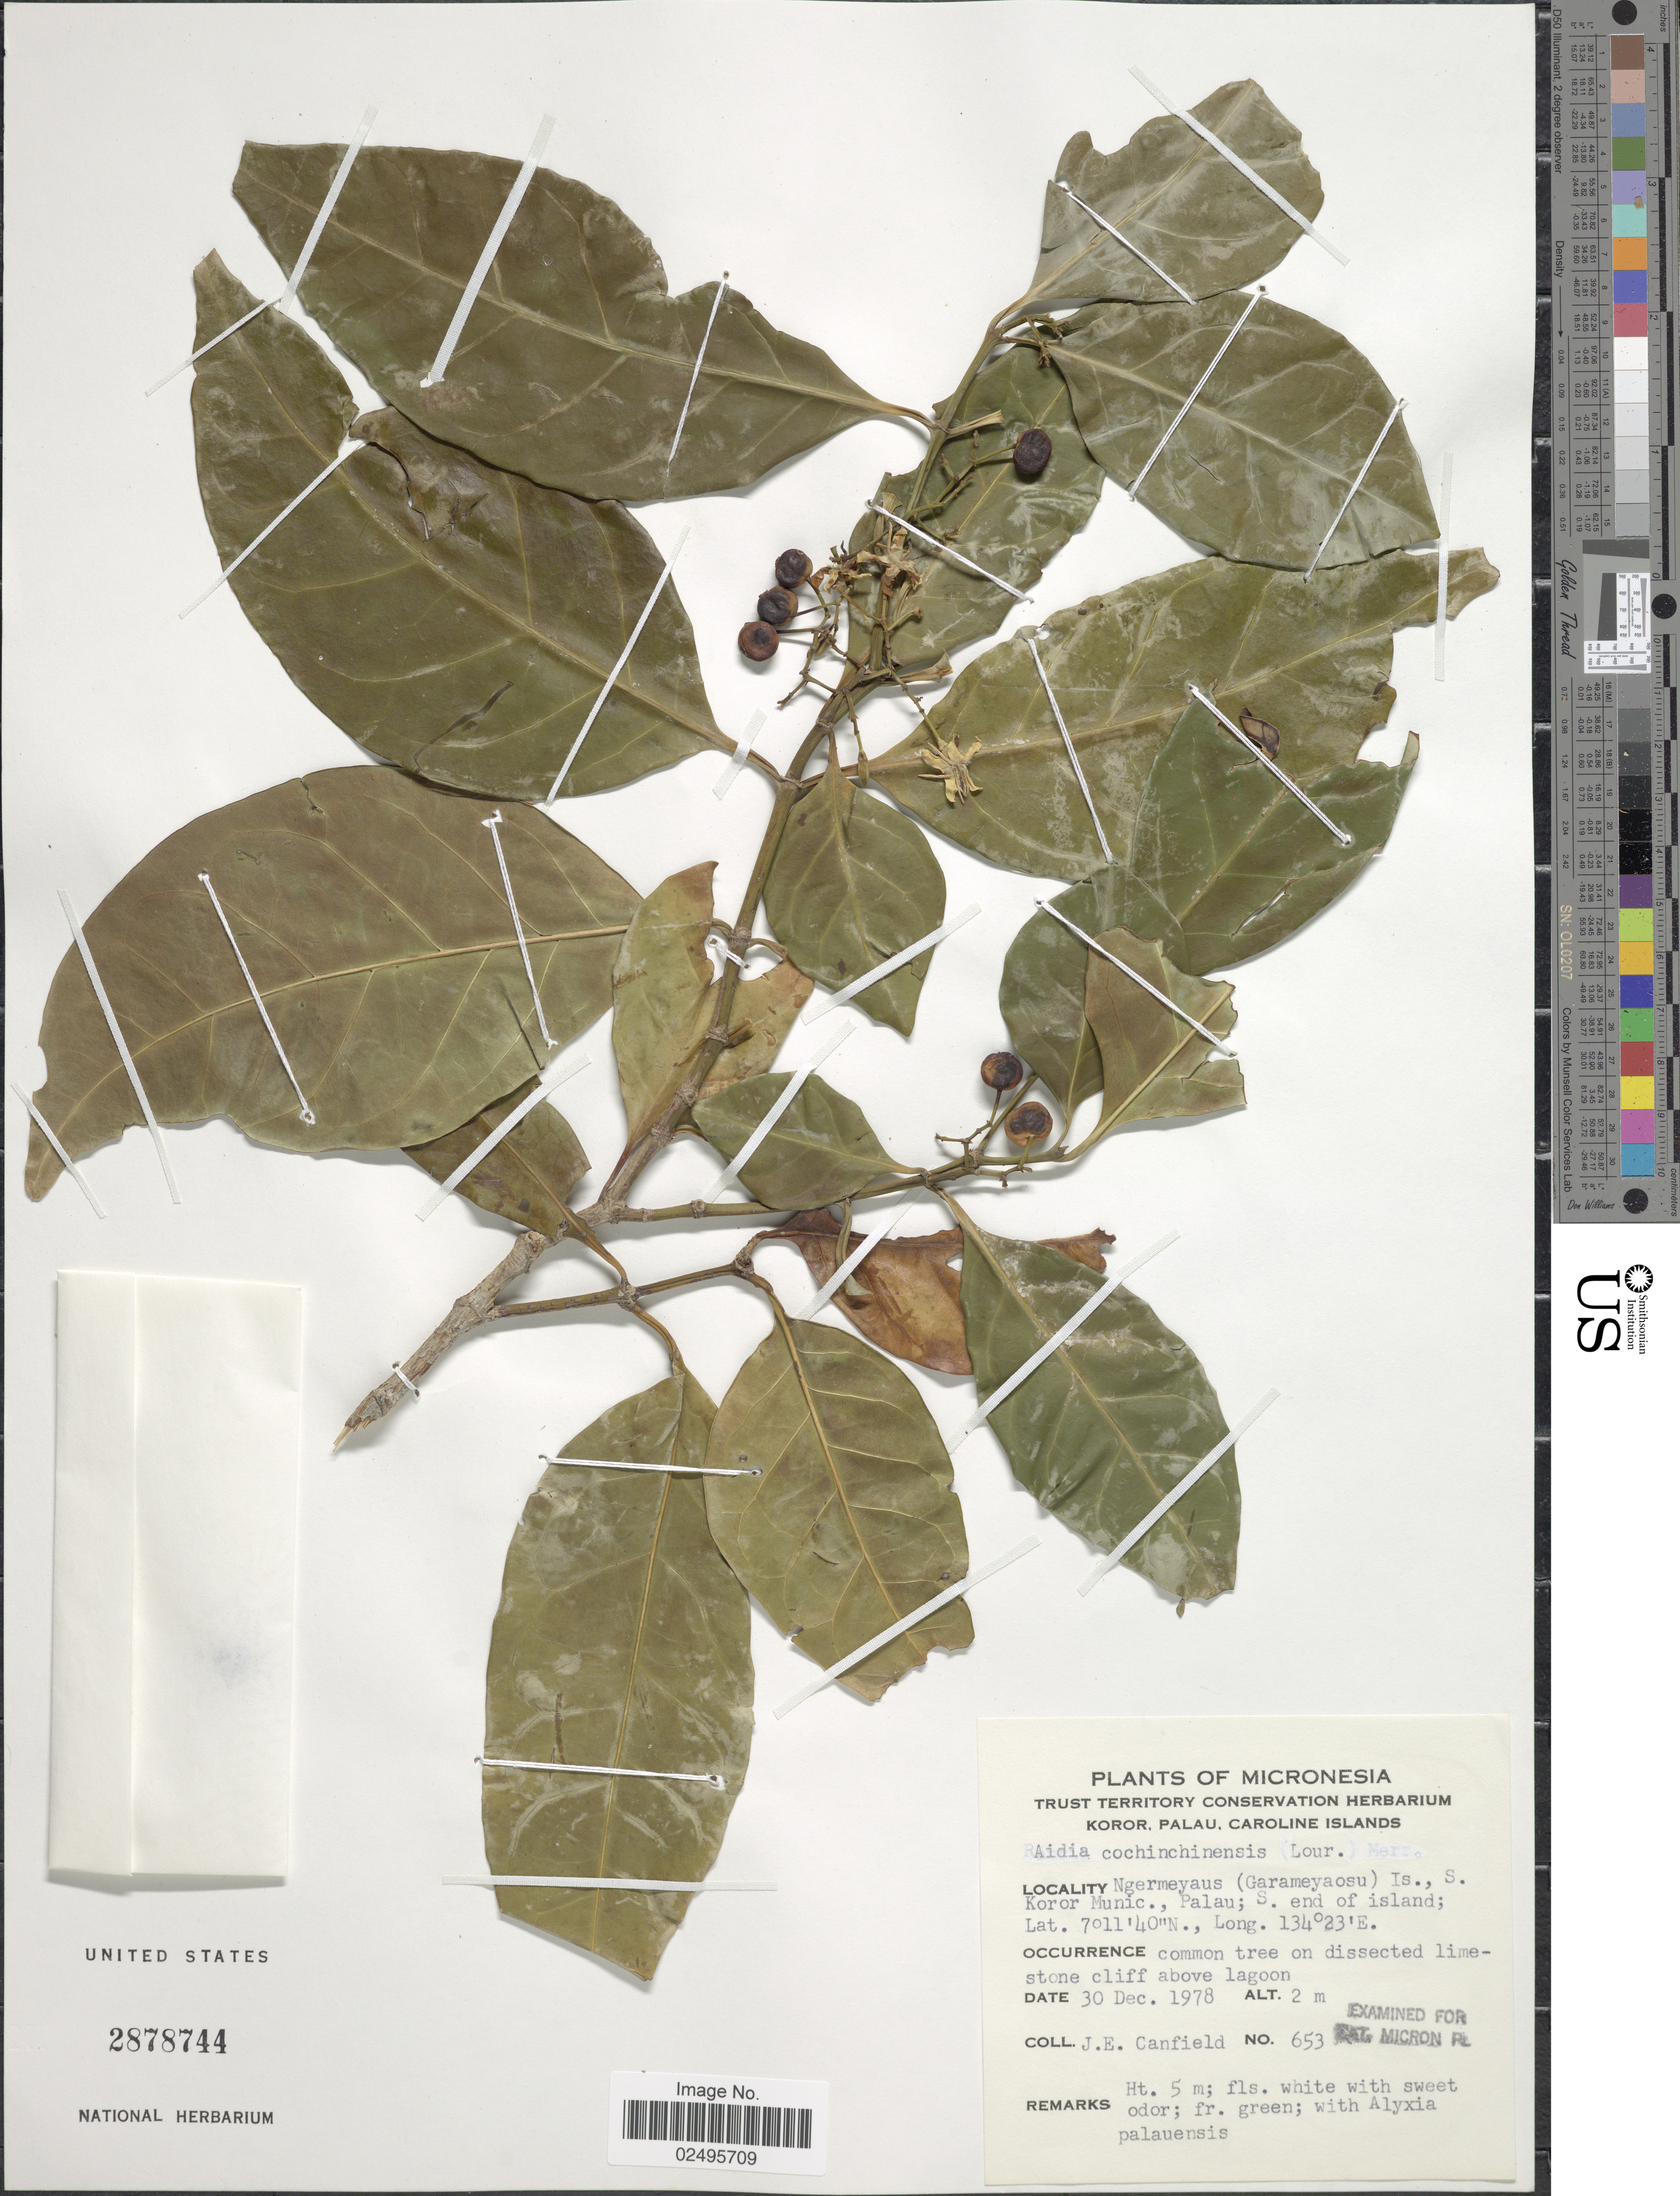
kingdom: Plantae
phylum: Tracheophyta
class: Magnoliopsida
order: Gentianales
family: Rubiaceae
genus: Aidia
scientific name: Aidia graeffei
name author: (Reinecke) Tirveng.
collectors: J. E. Canfield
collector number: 653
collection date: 1978-12-30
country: Palau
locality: Micronesia. Ngermeyaus (Garameyaosu) Is., S. Koror Munic., Palau; S end of island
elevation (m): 2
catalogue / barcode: US 2878744